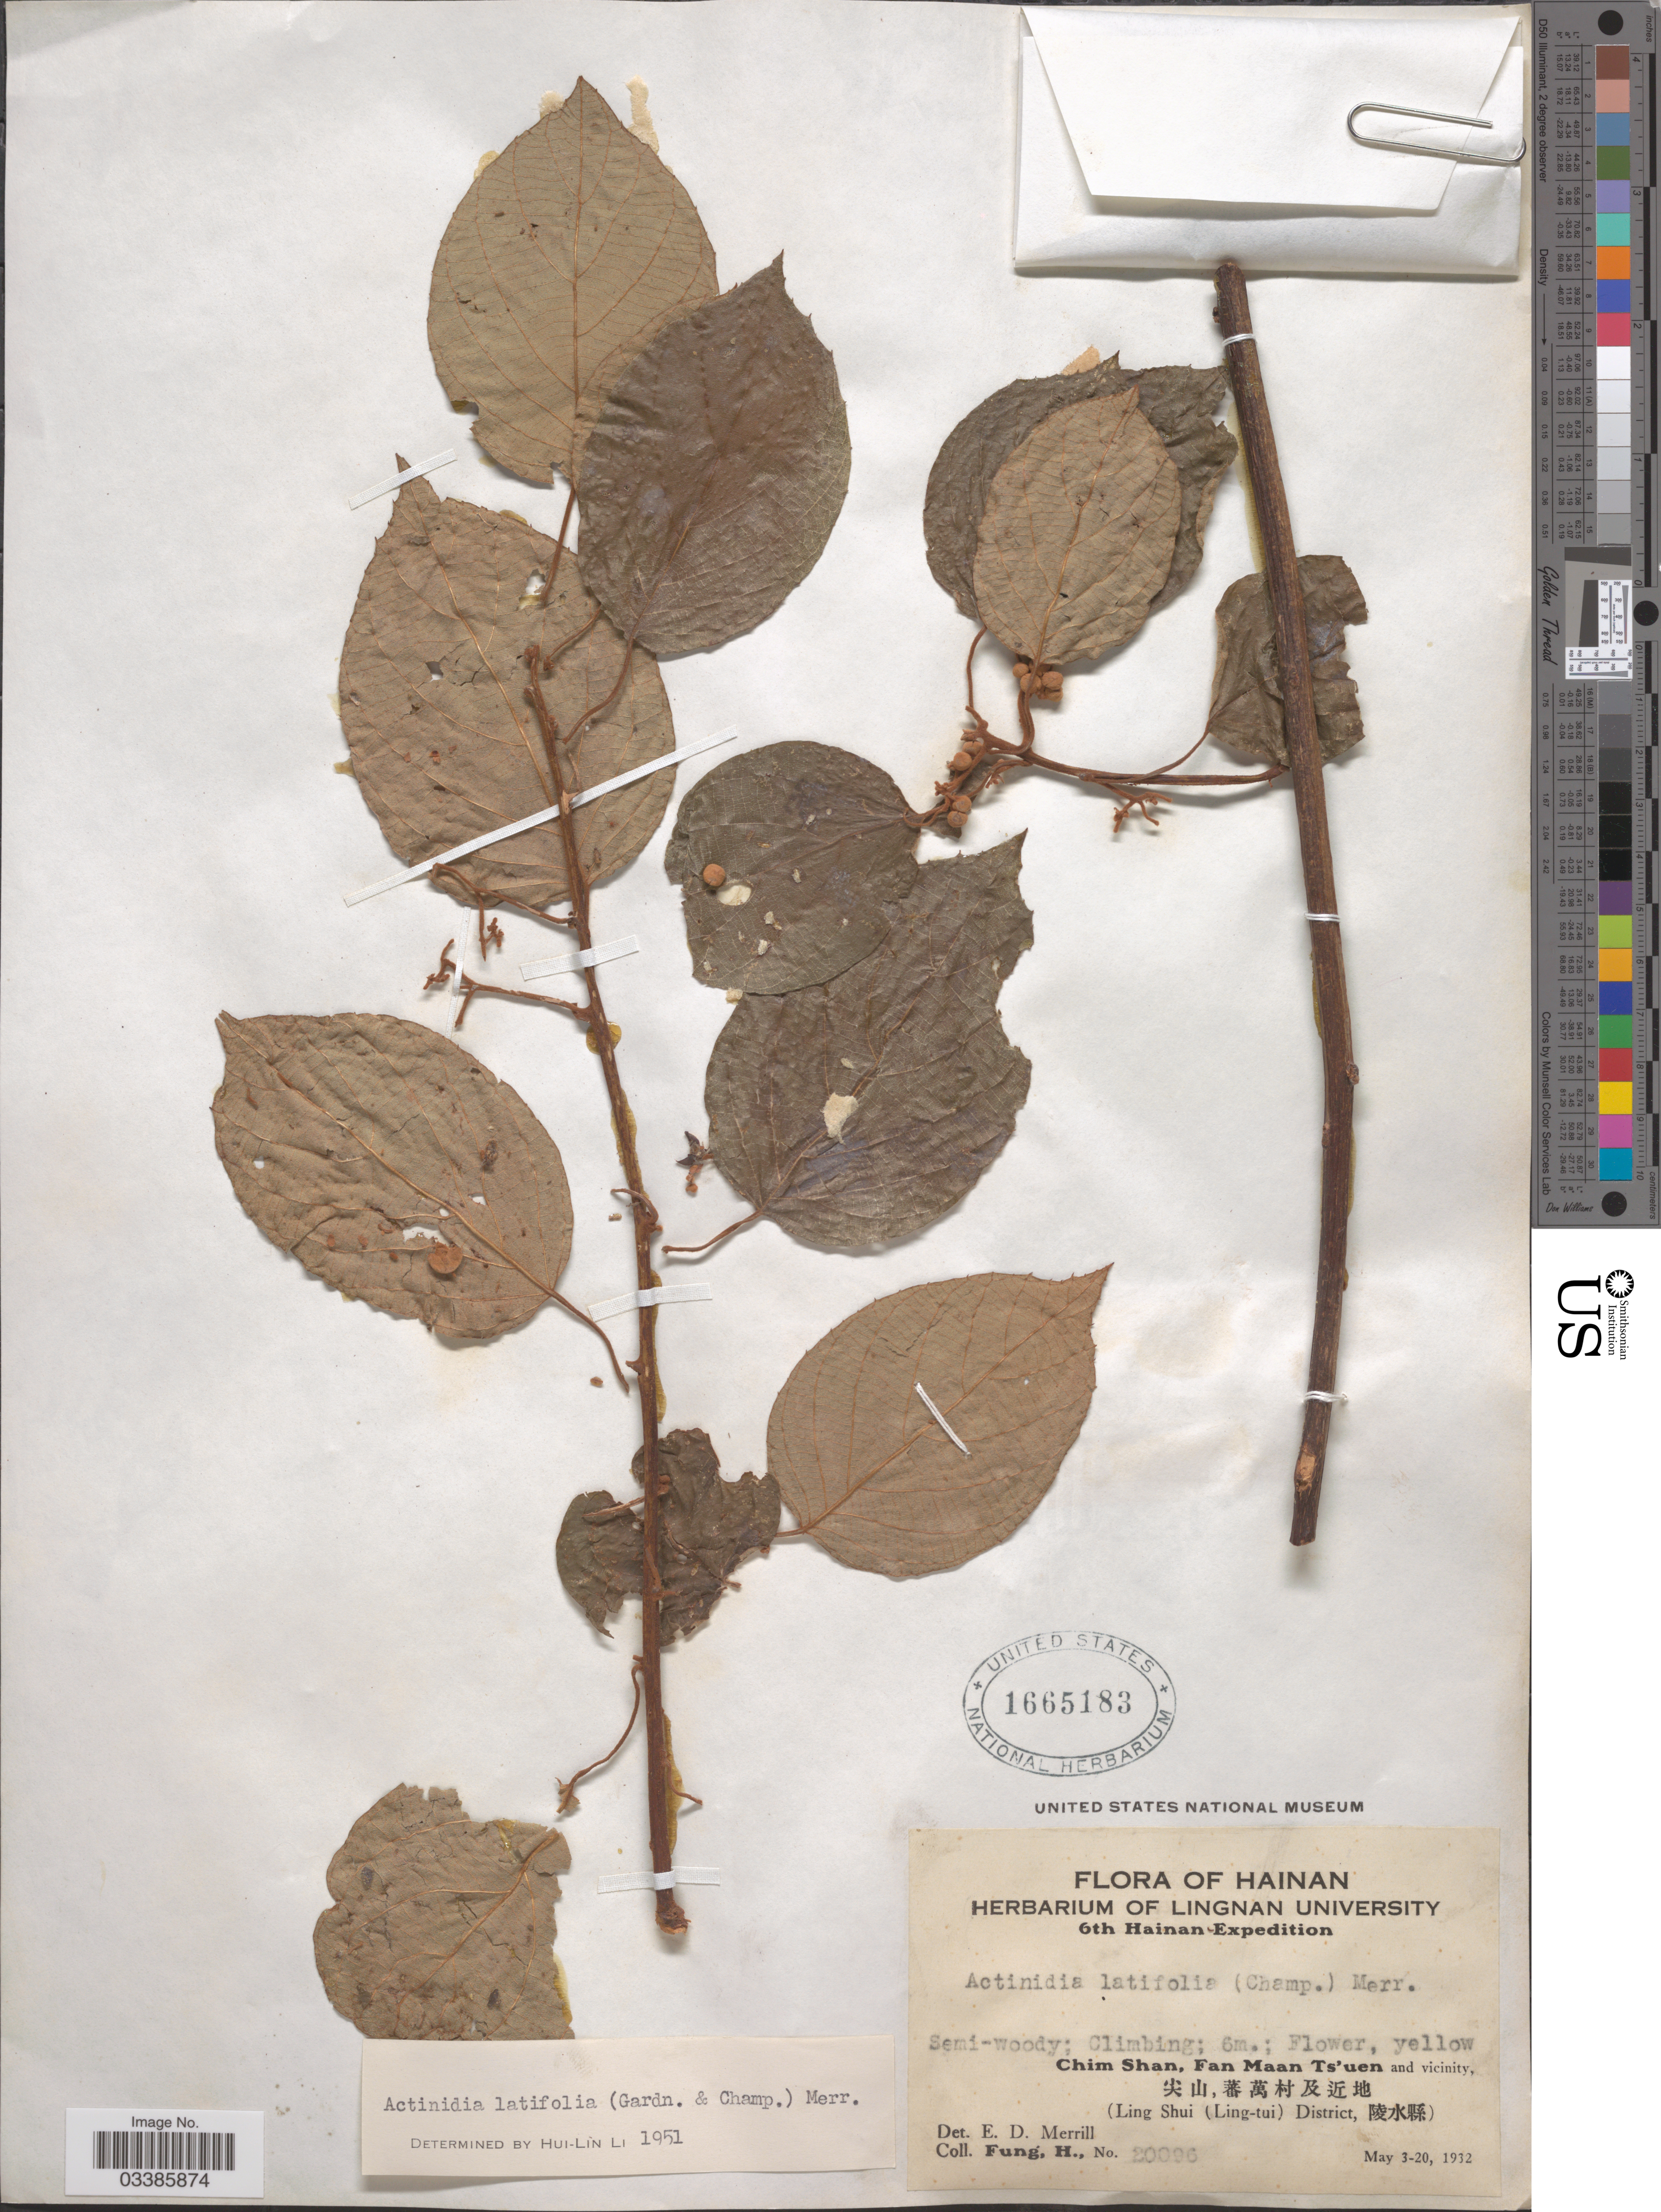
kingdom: Plantae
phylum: Tracheophyta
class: Magnoliopsida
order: Ericales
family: Actinidiaceae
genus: Actinidia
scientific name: Actinidia latifolia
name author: (Gardner & Champ.) Merr.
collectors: H. Fung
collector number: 20096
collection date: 1932-05-03/1932-05-20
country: China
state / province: Hainan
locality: Chim Shan, Fan Maan Ts'uen and vicinity, (Ling Shui (Ling-tui) District.)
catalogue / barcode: US 1665183